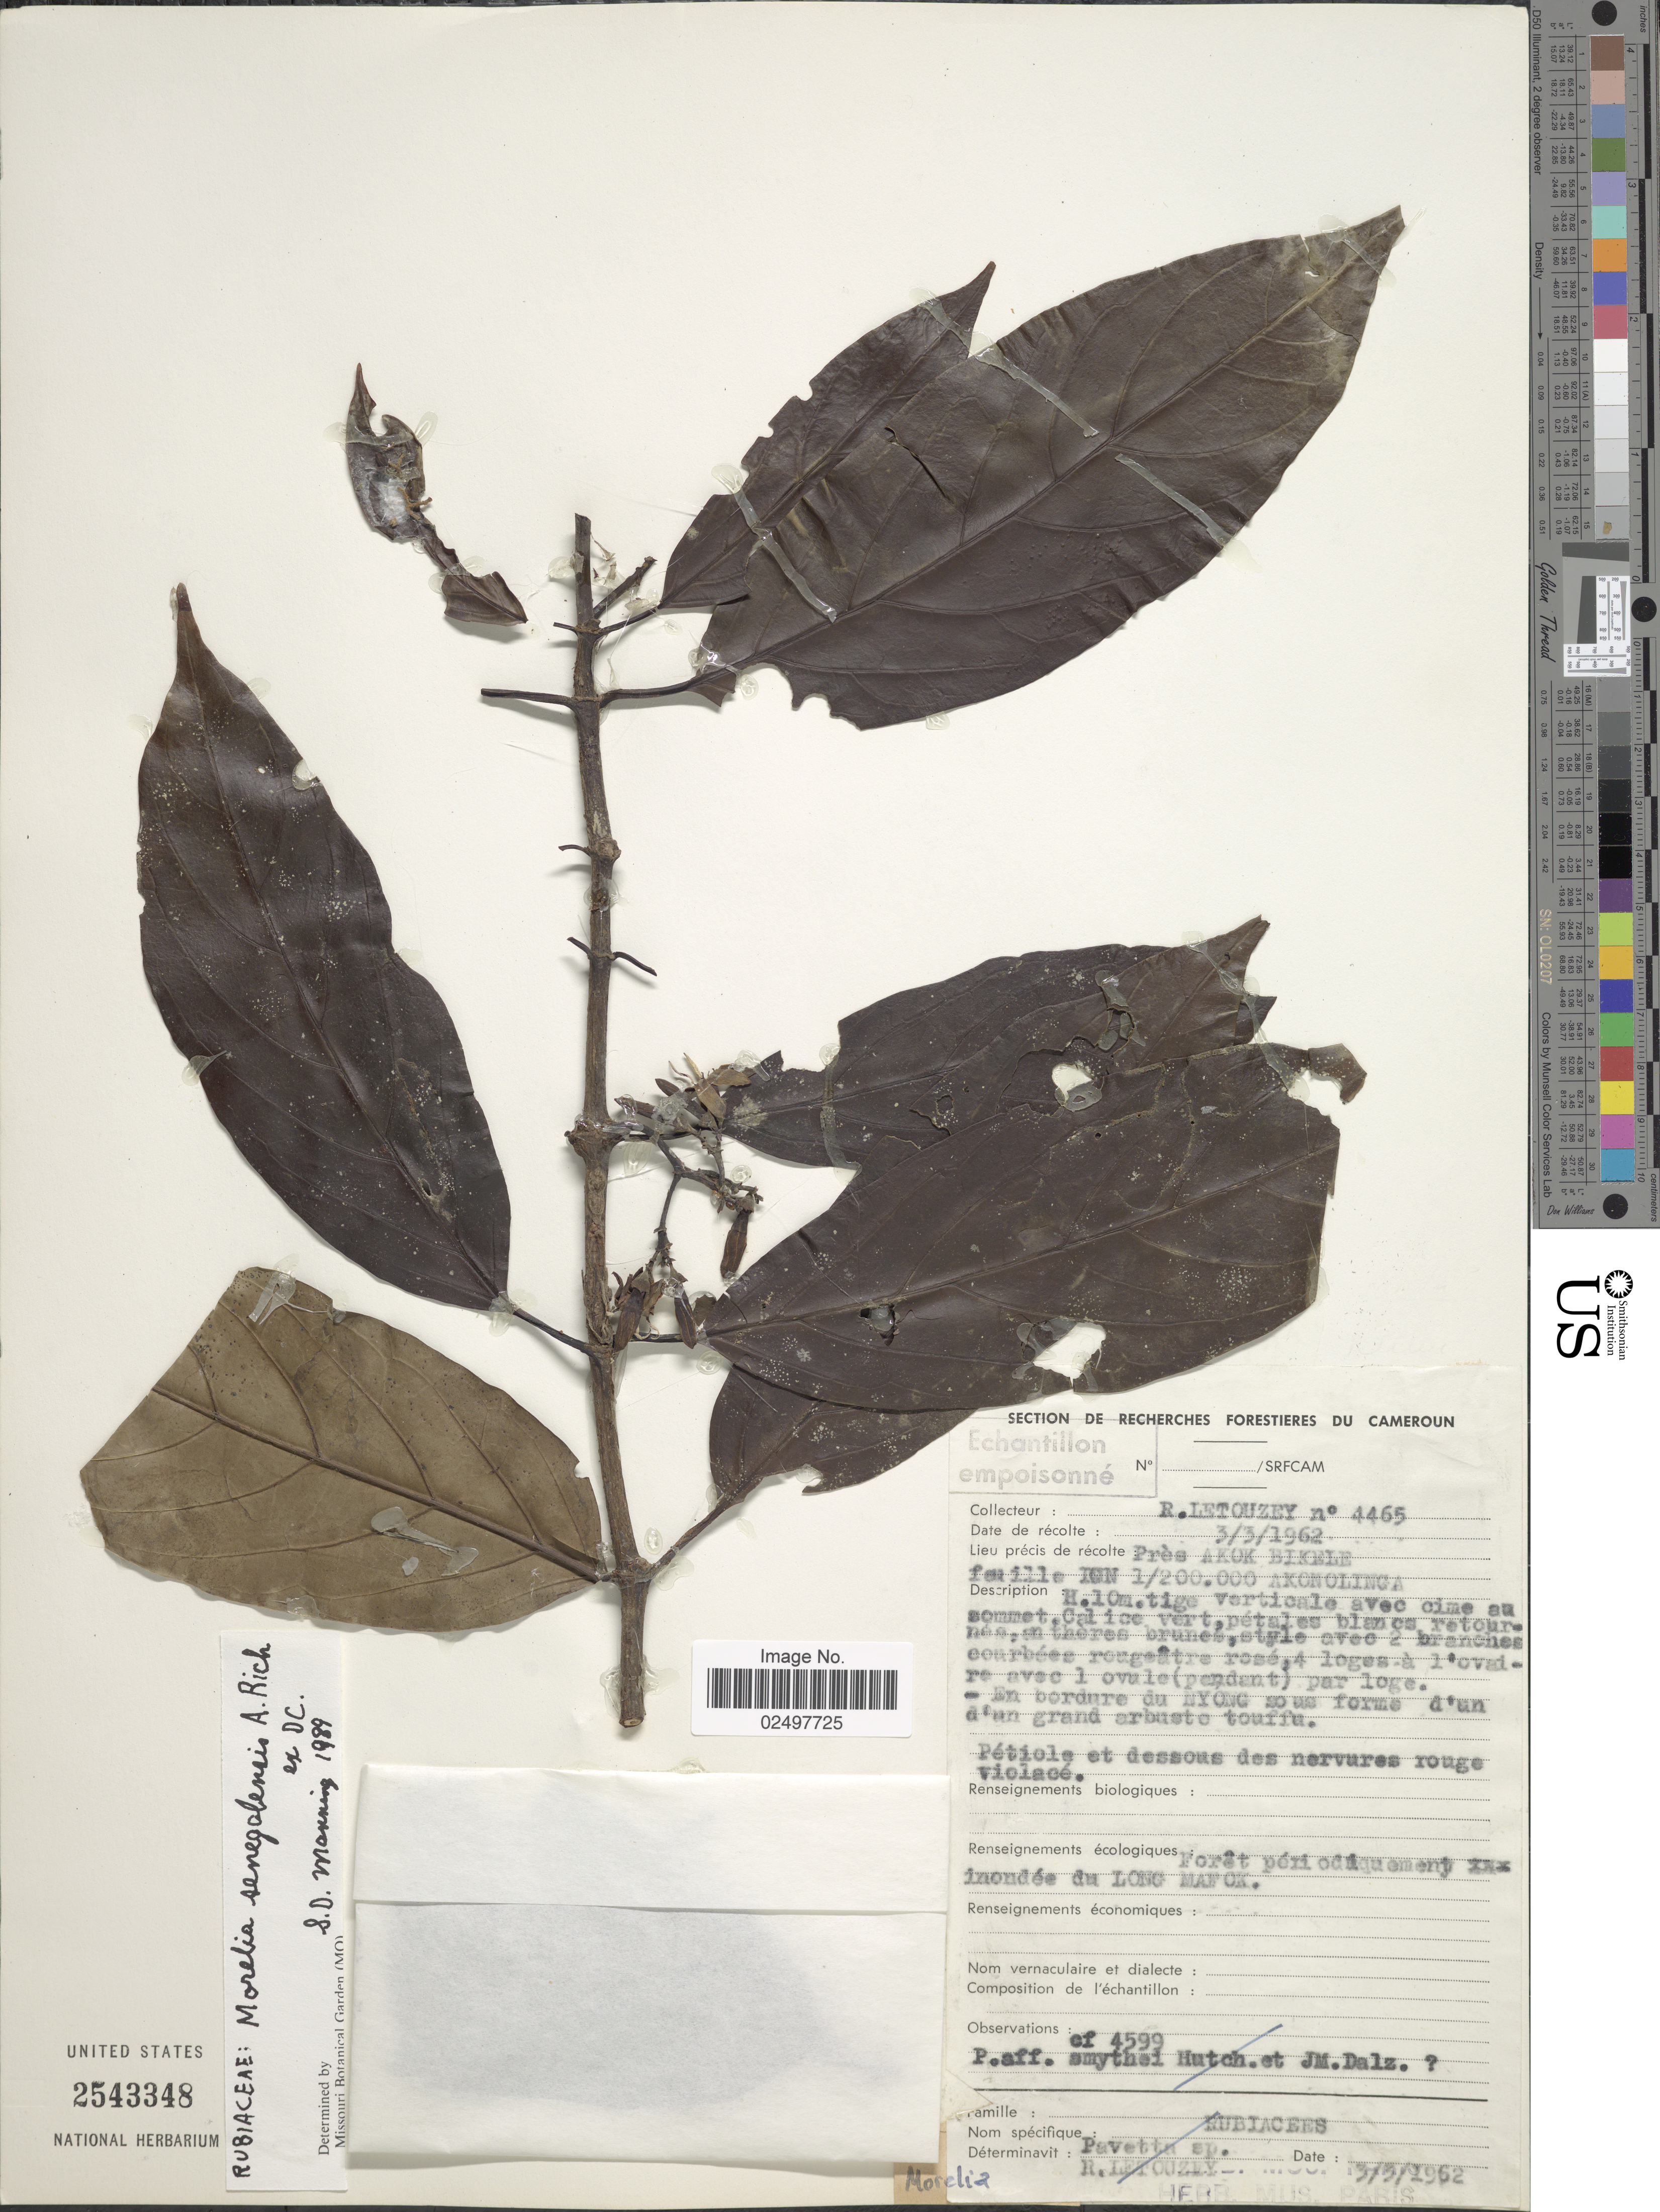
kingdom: Plantae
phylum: Tracheophyta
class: Magnoliopsida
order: Gentianales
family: Rubiaceae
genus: Morelia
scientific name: Morelia senegalensis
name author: A. Rich. ex DC.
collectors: R. Letouzey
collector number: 4465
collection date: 1962-03-03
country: Cameroon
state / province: Est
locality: Pres Akok Bikele, Feuille ION 1/200000 Akonolinca. Foret peri odiquement in inondee du Long Mafok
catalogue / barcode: US 2543348